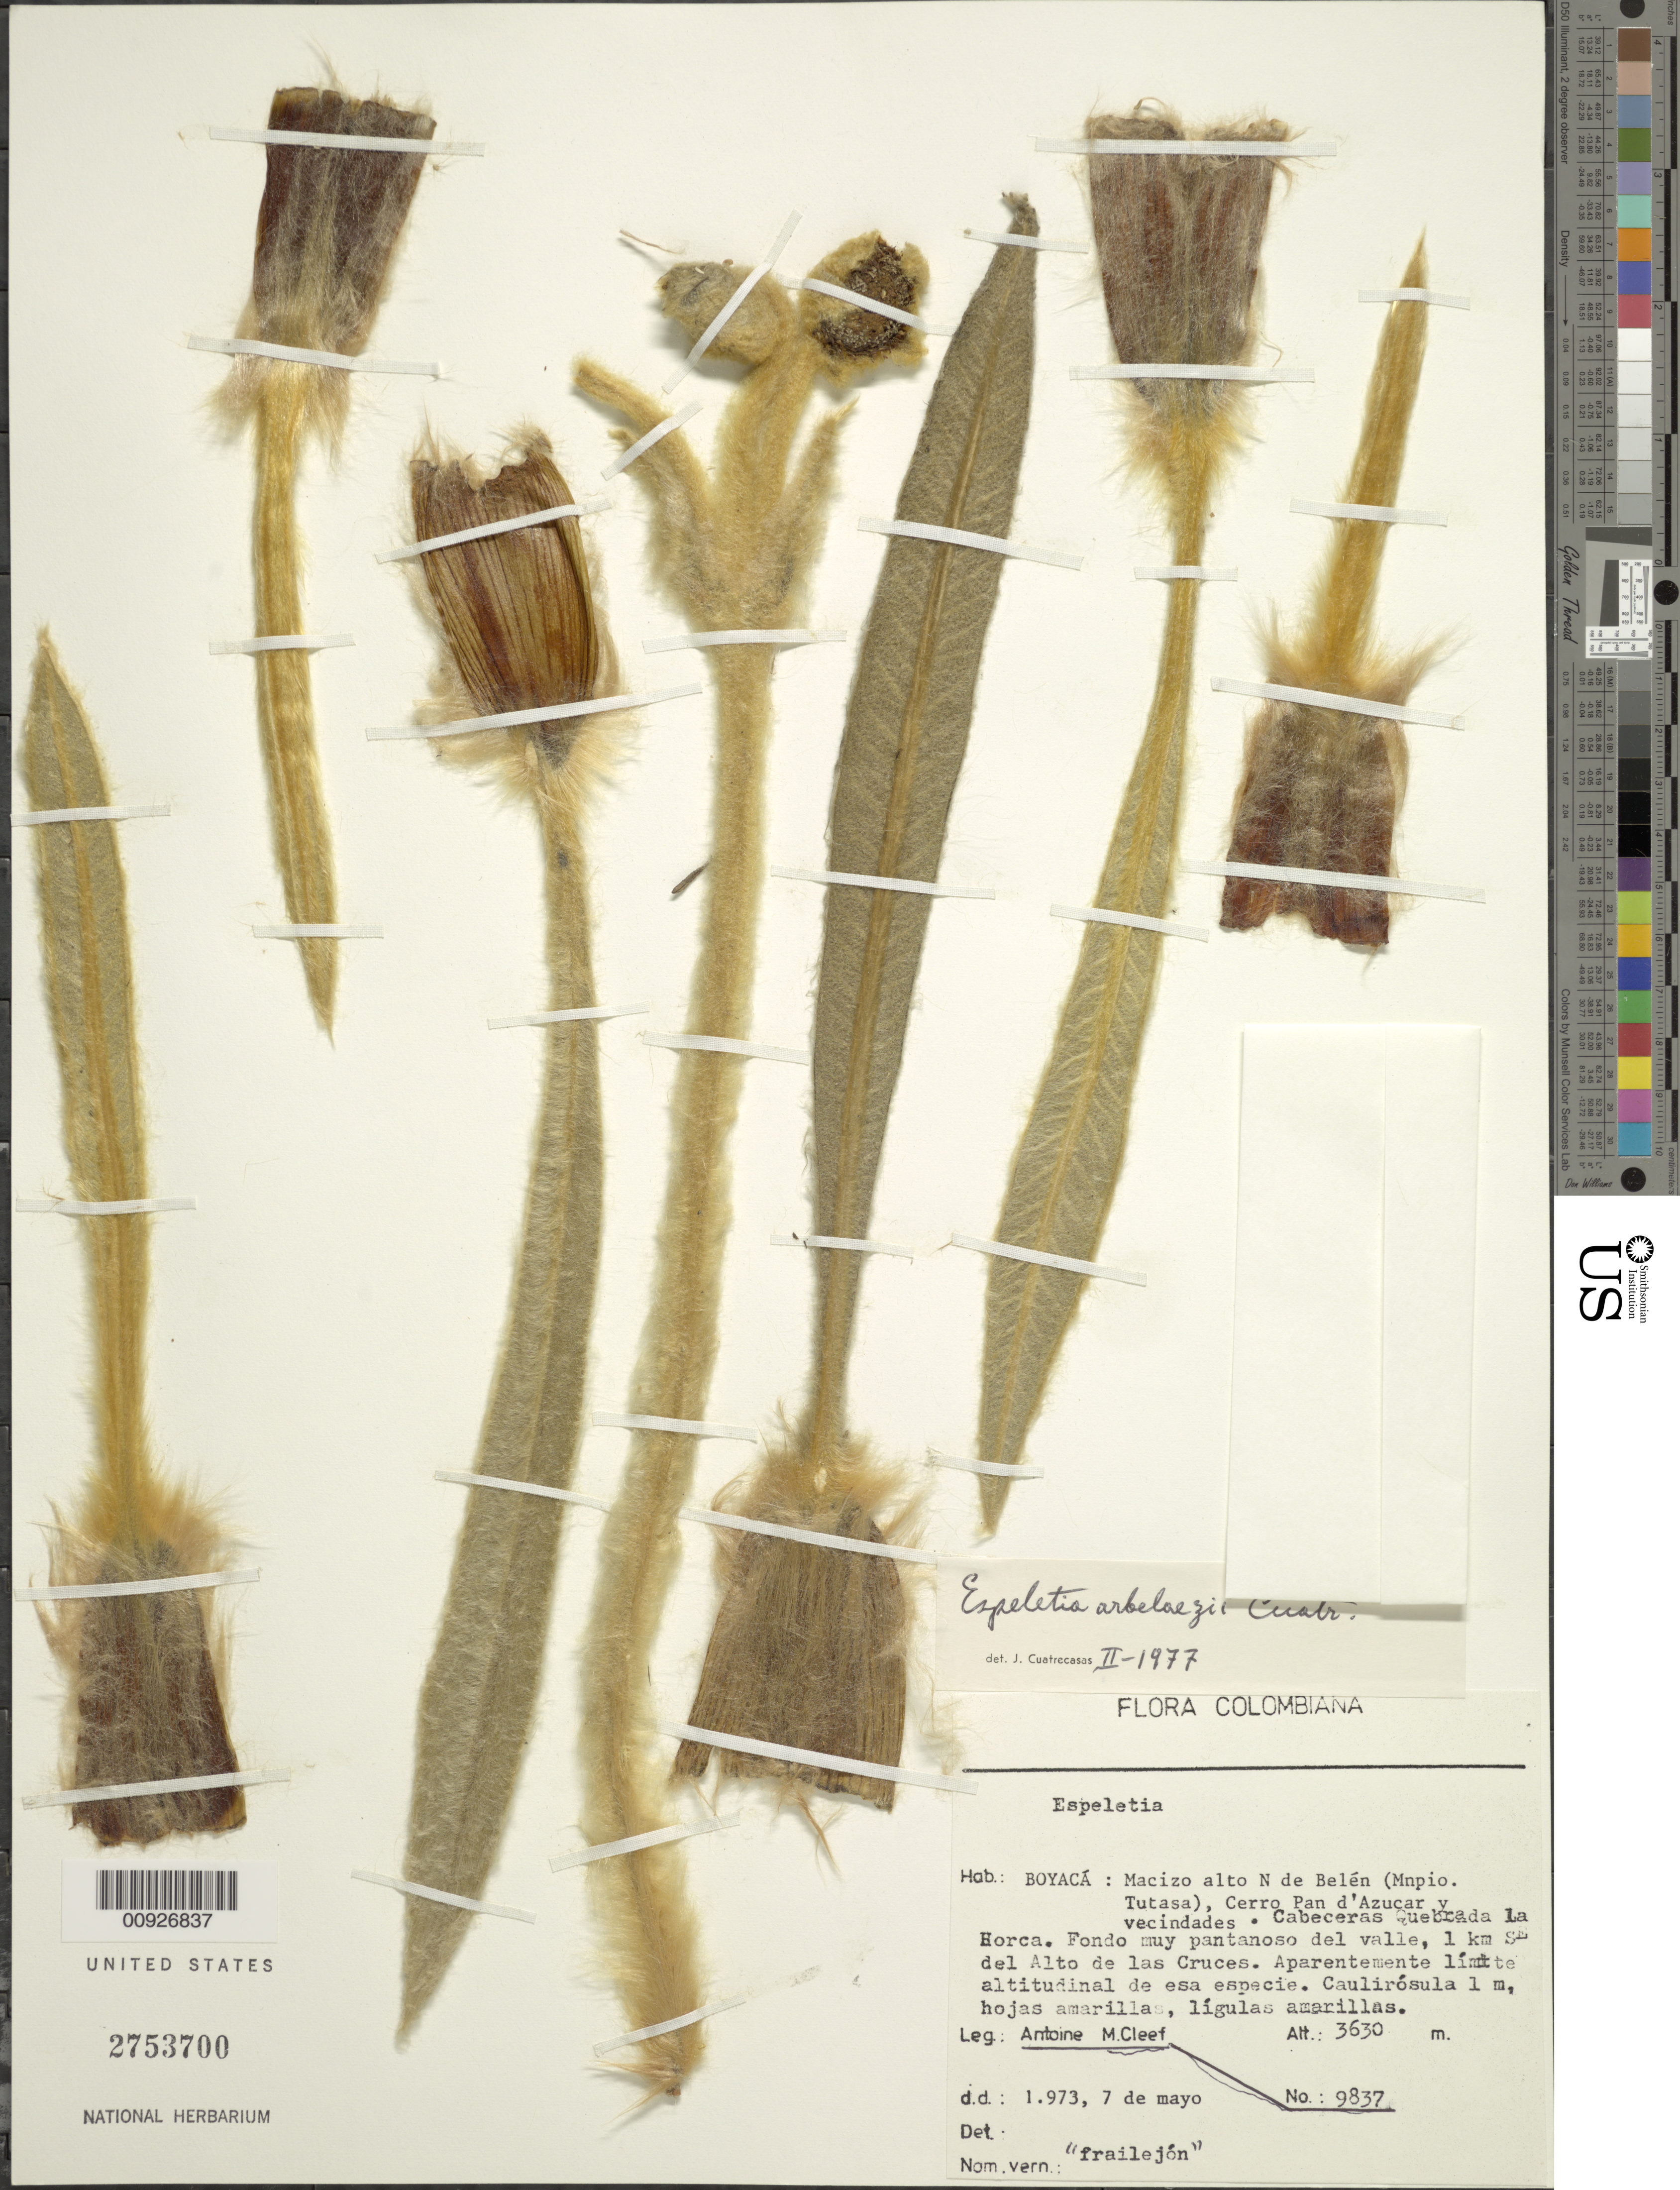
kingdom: Plantae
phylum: Tracheophyta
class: Magnoliopsida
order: Asterales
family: Asteraceae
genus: Espeletia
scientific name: Espeletia arbelaezii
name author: Cuatrec.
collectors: A. M. Cleef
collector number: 9837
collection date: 1973-05-07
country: Colombia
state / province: Boyacá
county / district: Tutasa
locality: Macizo alto N de Belén, Cerro Pan de Azúcar y vecindades. Cabeceras Quebrada La. Horca. Fondo muy pantanoso del valle, 1 km SE del Alto de las Cruces.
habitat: Horca. Fondo muy pantanoso del valle, 1 km SE del Alto de las Cruces. Aparentemente lïmite altitudinal de la especie.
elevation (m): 3630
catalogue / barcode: US 2753700